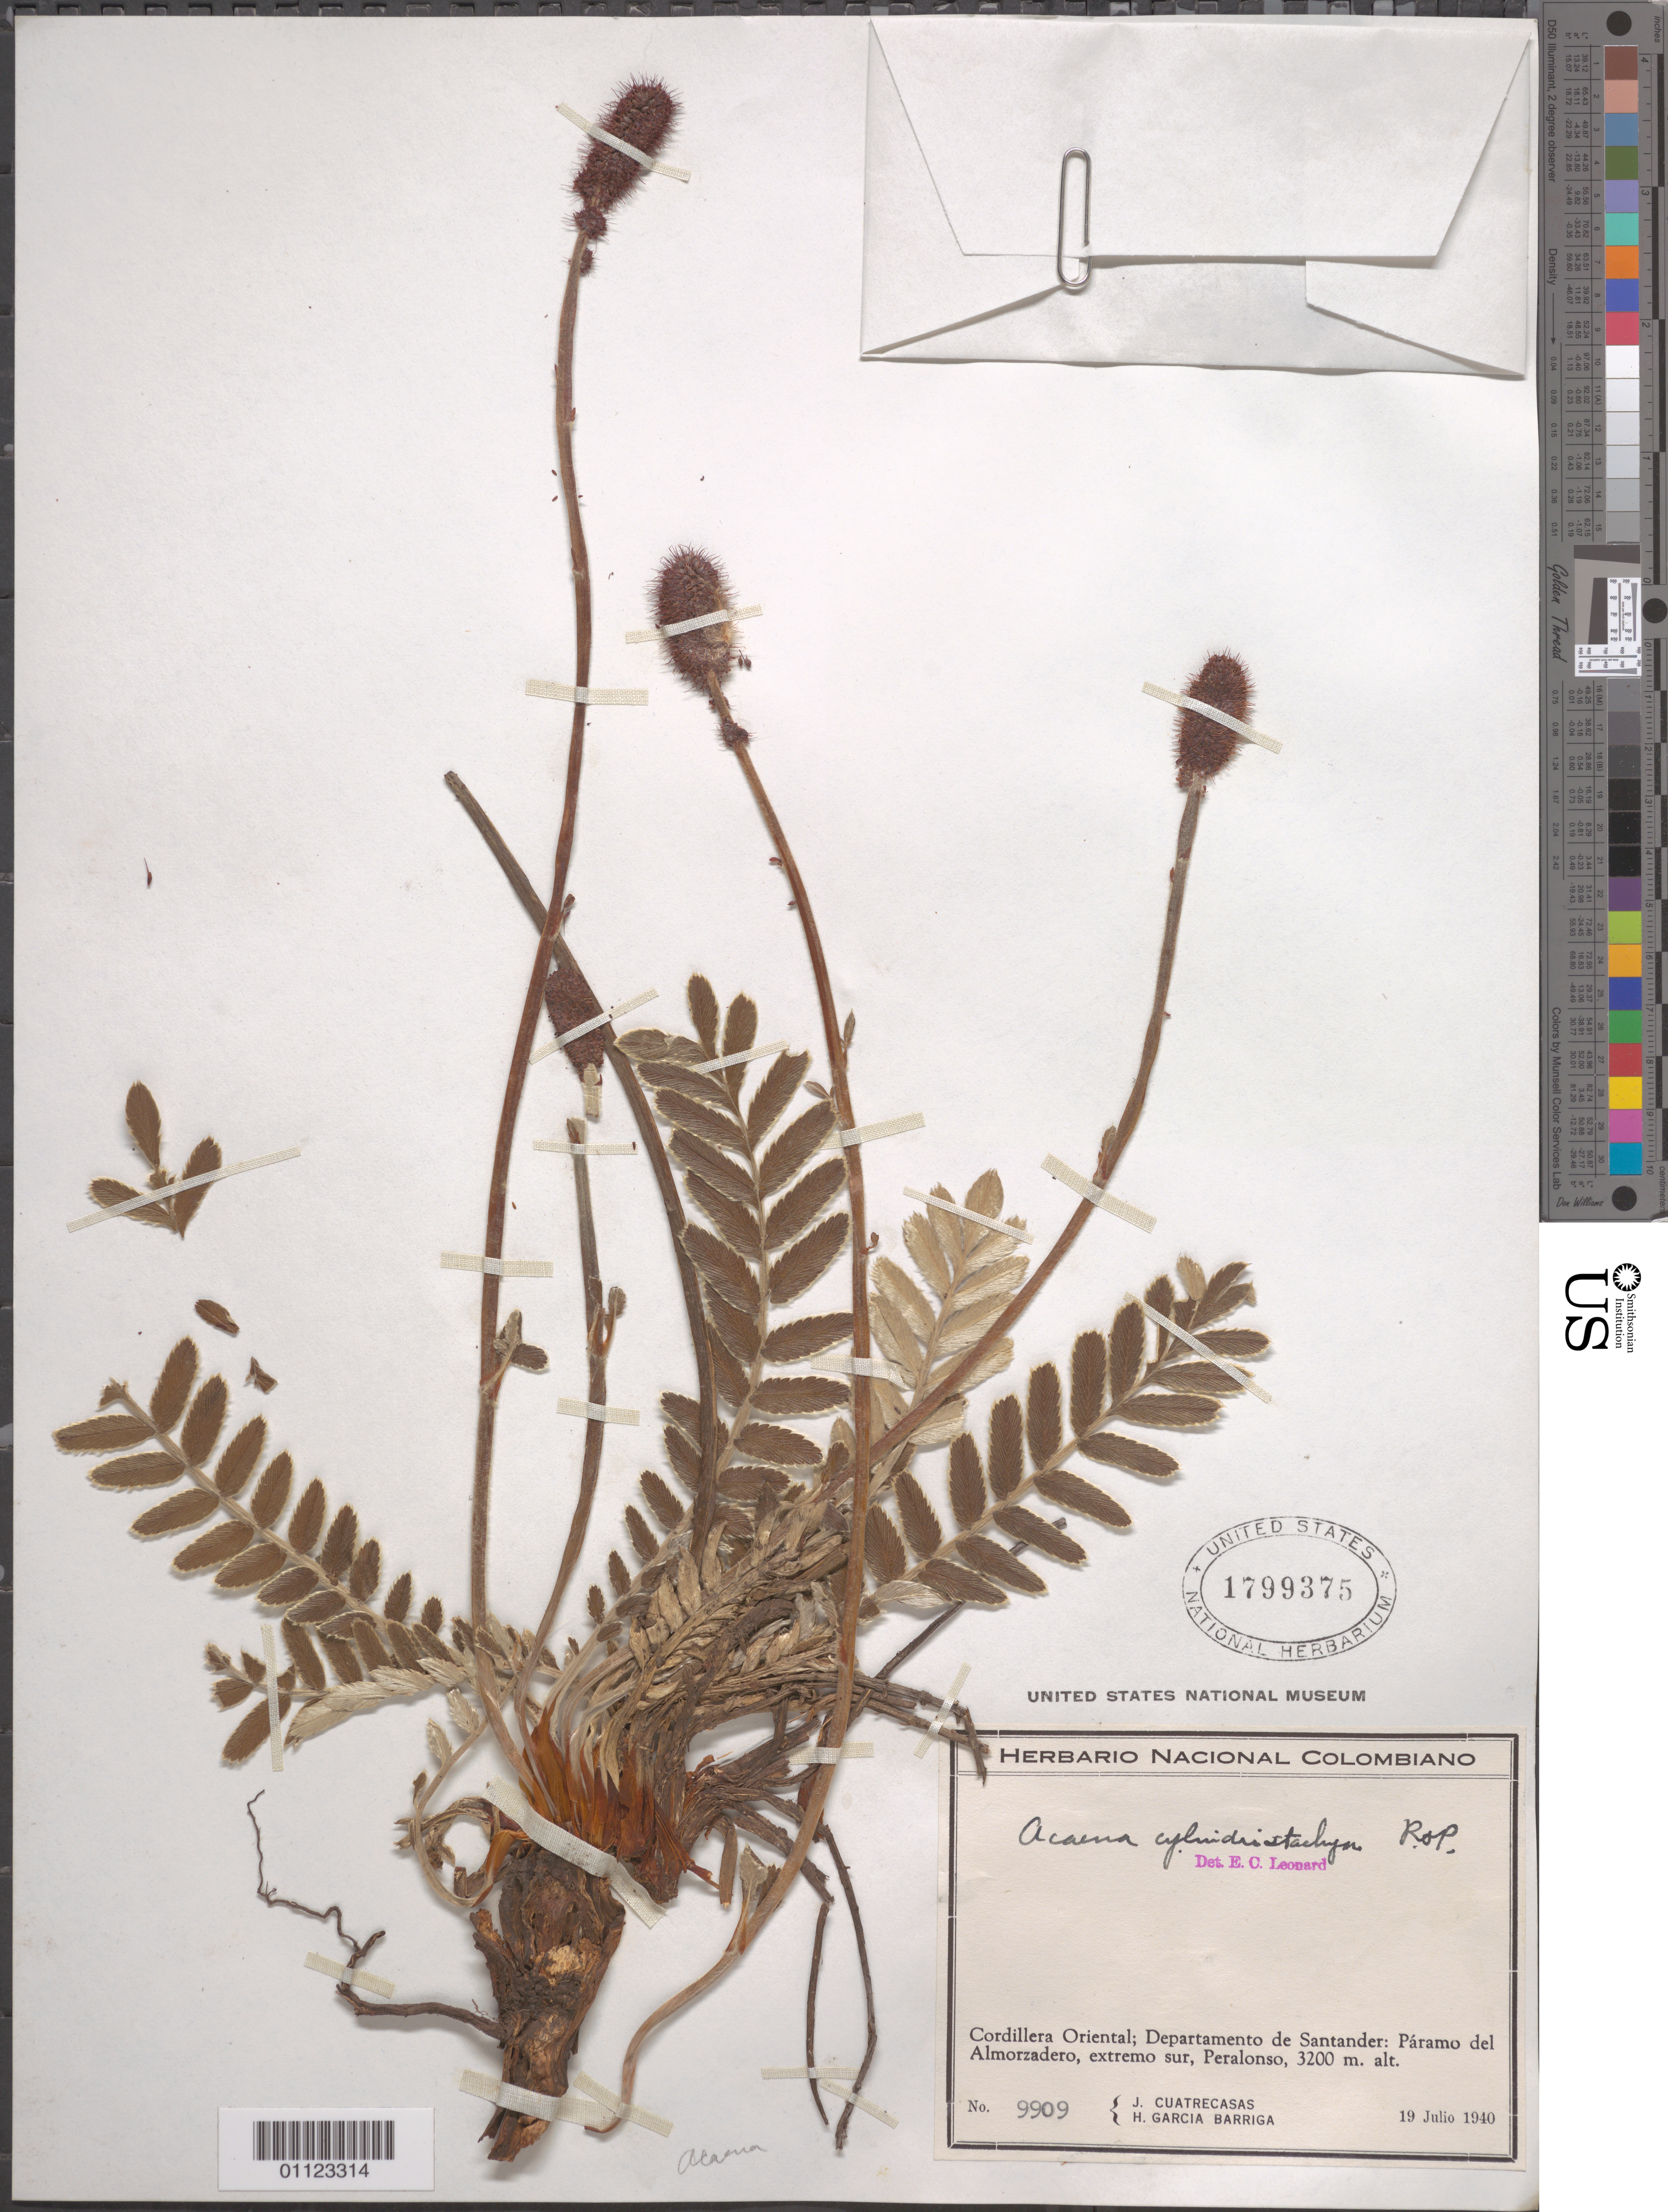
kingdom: Plantae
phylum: Tracheophyta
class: Magnoliopsida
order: Rosales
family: Rosaceae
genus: Acaena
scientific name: Acaena cylindristachya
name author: Ruiz & Pav.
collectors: J. Cuatrecasas & H. García Barriga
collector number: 9909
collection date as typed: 19 Jul 1940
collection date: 1940-07-19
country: Colombia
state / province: Santander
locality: Cordillera Oriental, Paramo del Almorzadero, extremo sur, Peralonso.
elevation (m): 3200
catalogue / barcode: US 1799375